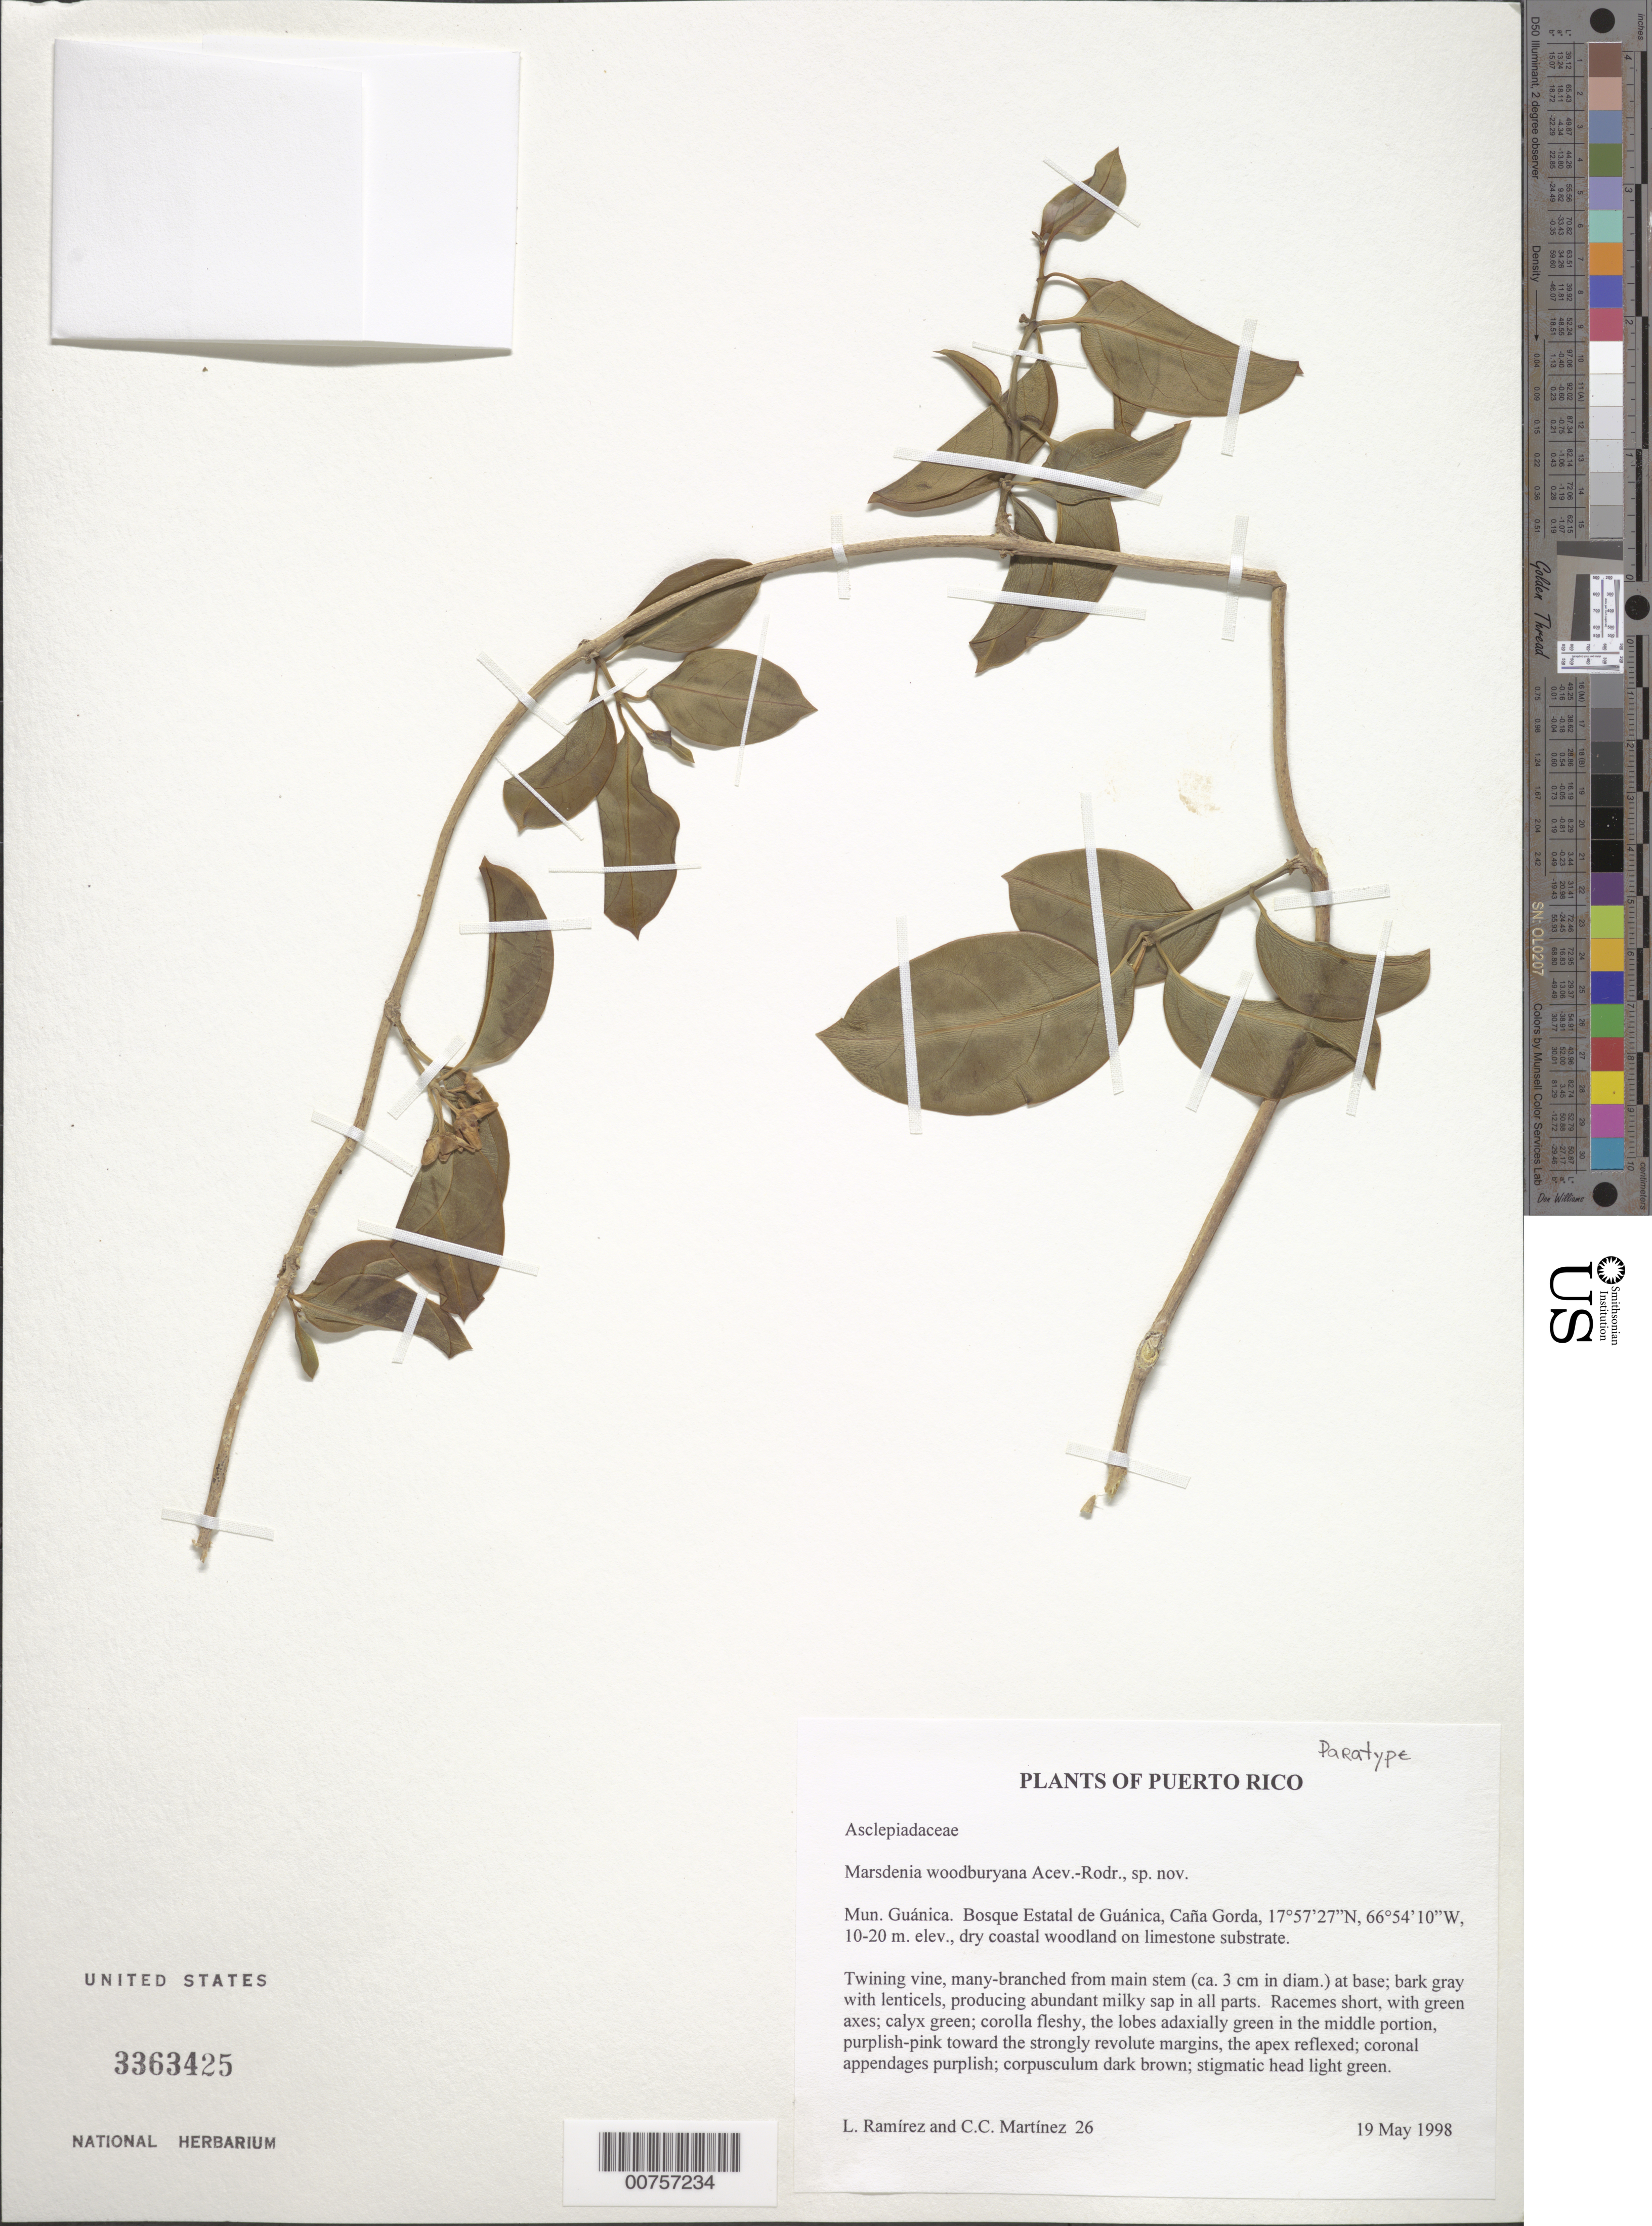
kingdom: Plantae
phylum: Tracheophyta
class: Magnoliopsida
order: Gentianales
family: Apocynaceae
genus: Marsdenia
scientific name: Marsdenia woodburyana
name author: Acev.-Rodr.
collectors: L. Ramirez & C. C. Martínez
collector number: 26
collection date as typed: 19 May 1998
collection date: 1998-05-19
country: Puerto Rico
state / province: Guánica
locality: Mun. Guànica. Bosque Estatal de Guànica, Caña Gorda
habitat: Dry coastal woodland on limestone substrate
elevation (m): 10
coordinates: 17.9575, -66.90277778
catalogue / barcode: US 3363425